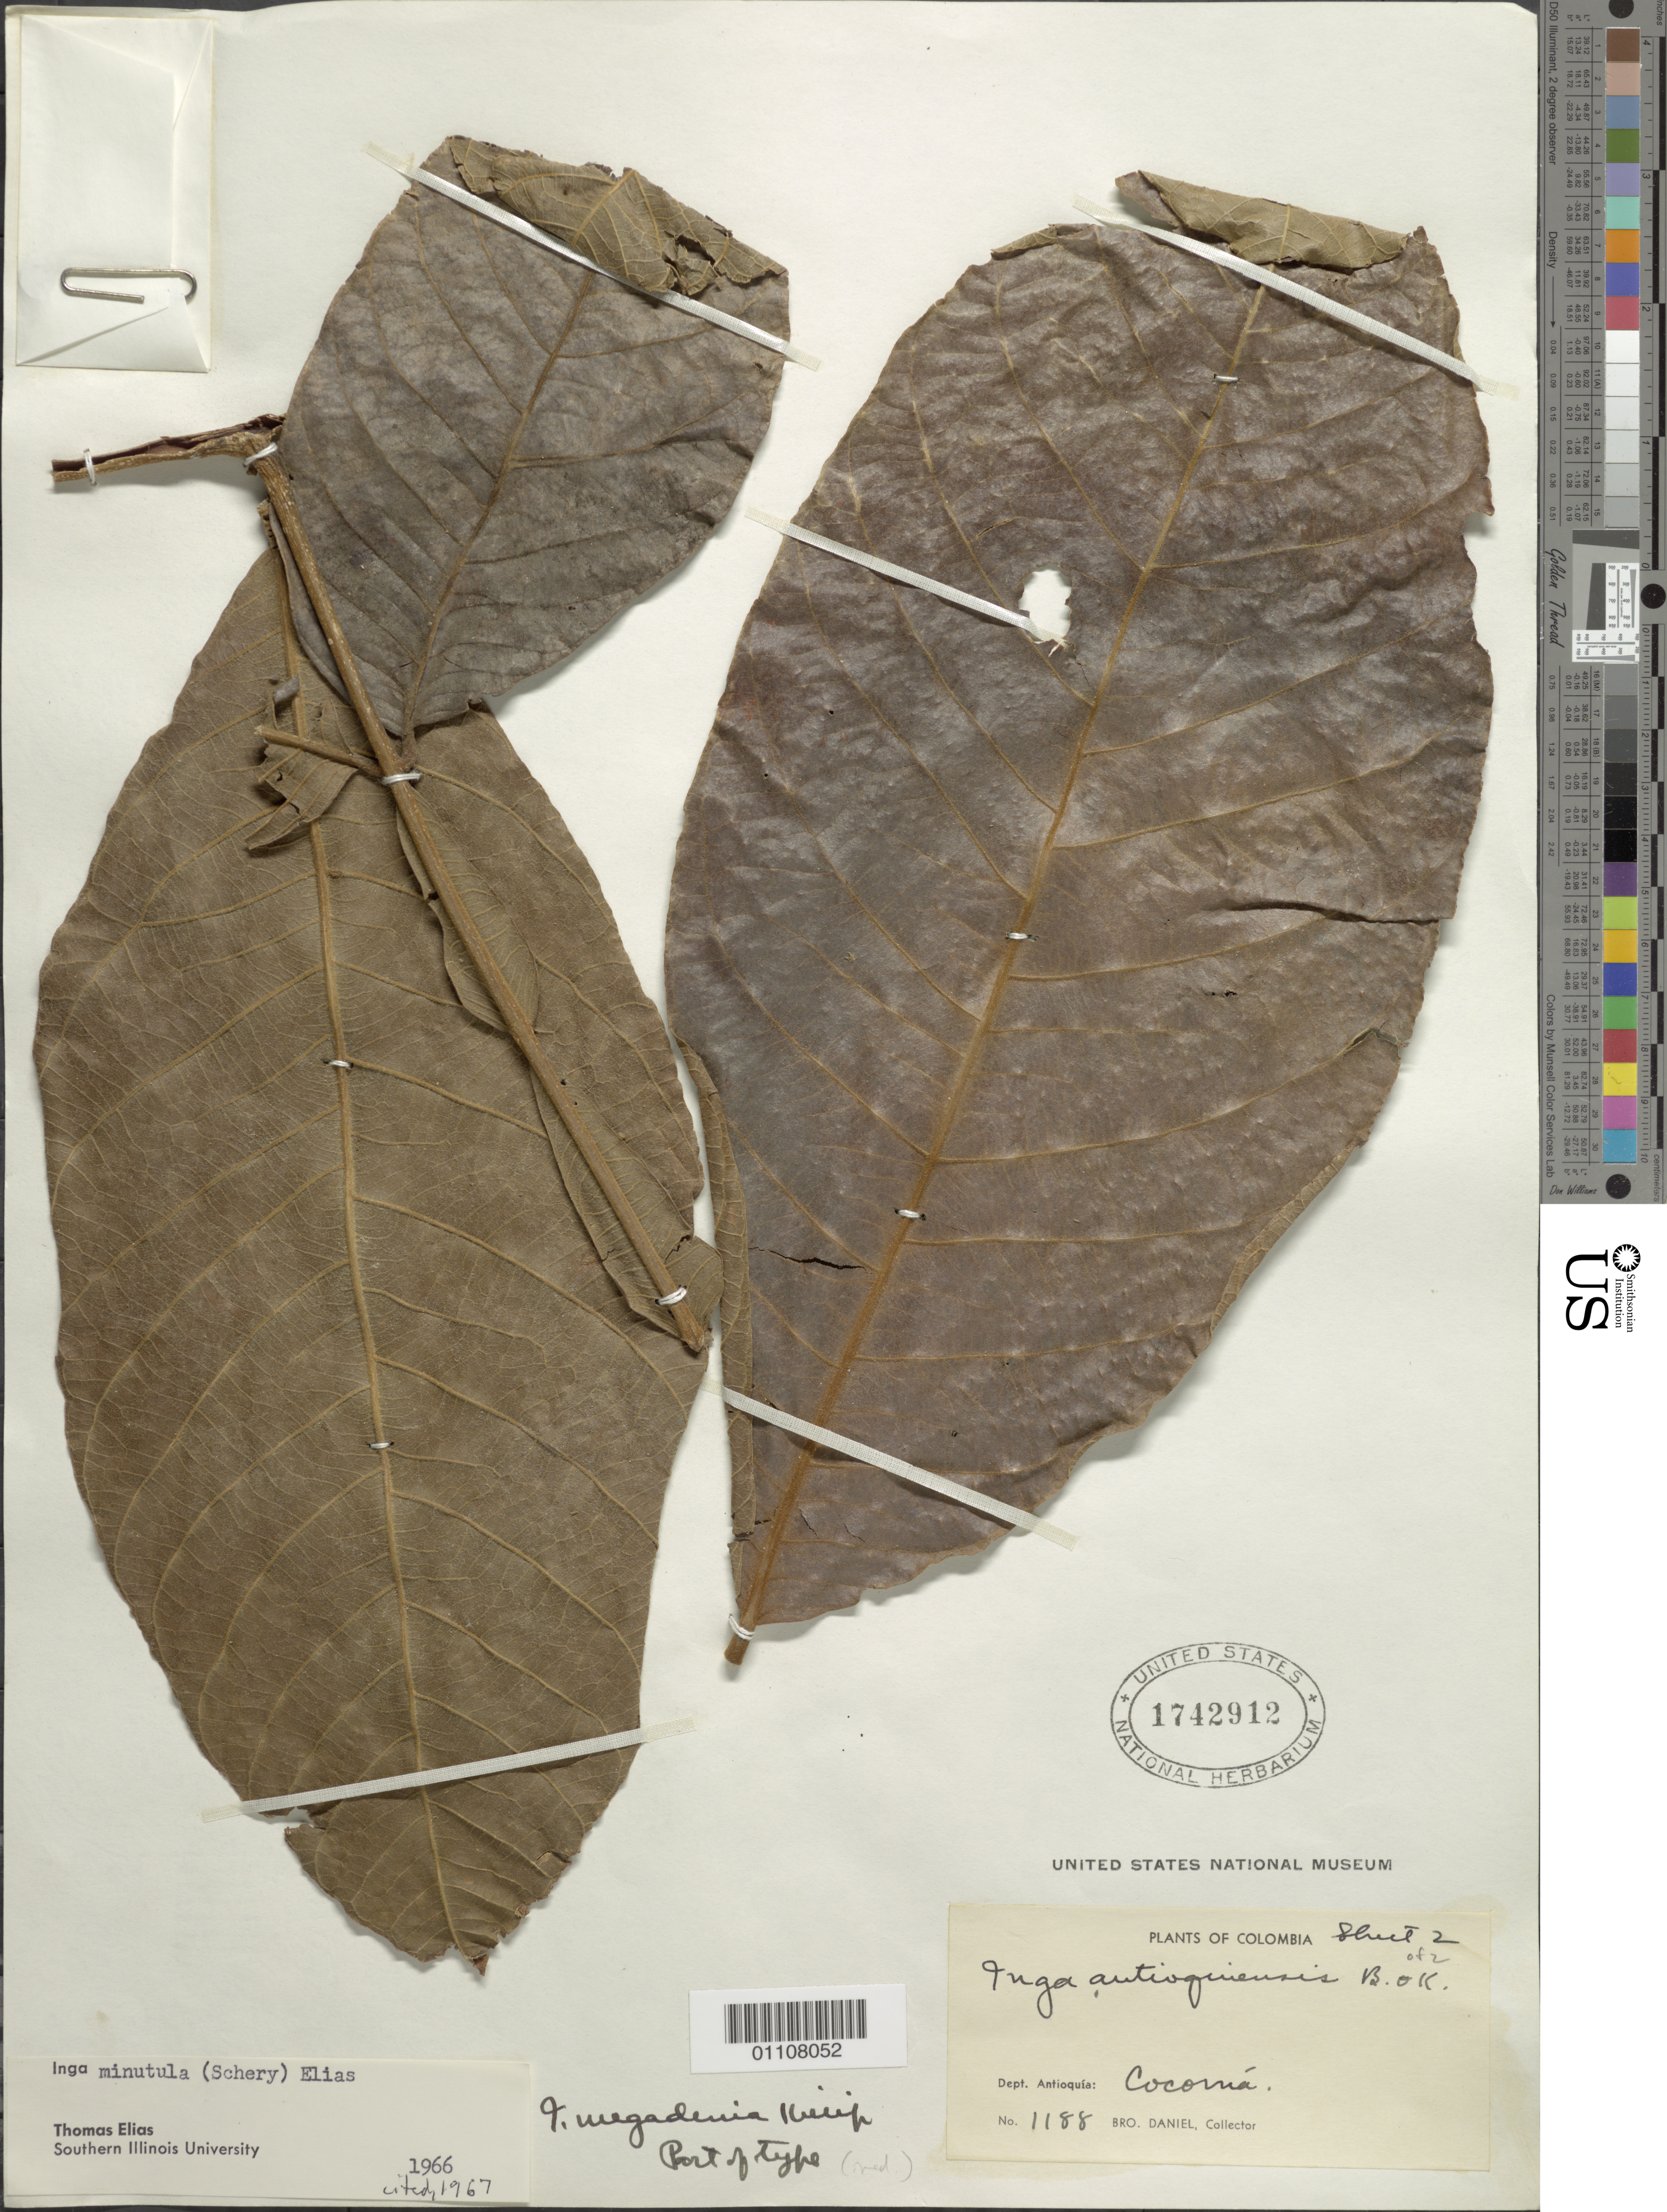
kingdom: Plantae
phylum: Tracheophyta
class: Magnoliopsida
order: Fabales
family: Fabaceae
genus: Inga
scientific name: Inga oerstediana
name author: Benth.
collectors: Bro. Daniel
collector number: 1188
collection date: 1937-08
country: Colombia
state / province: Antioquia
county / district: Cocorná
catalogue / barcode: US 1742912